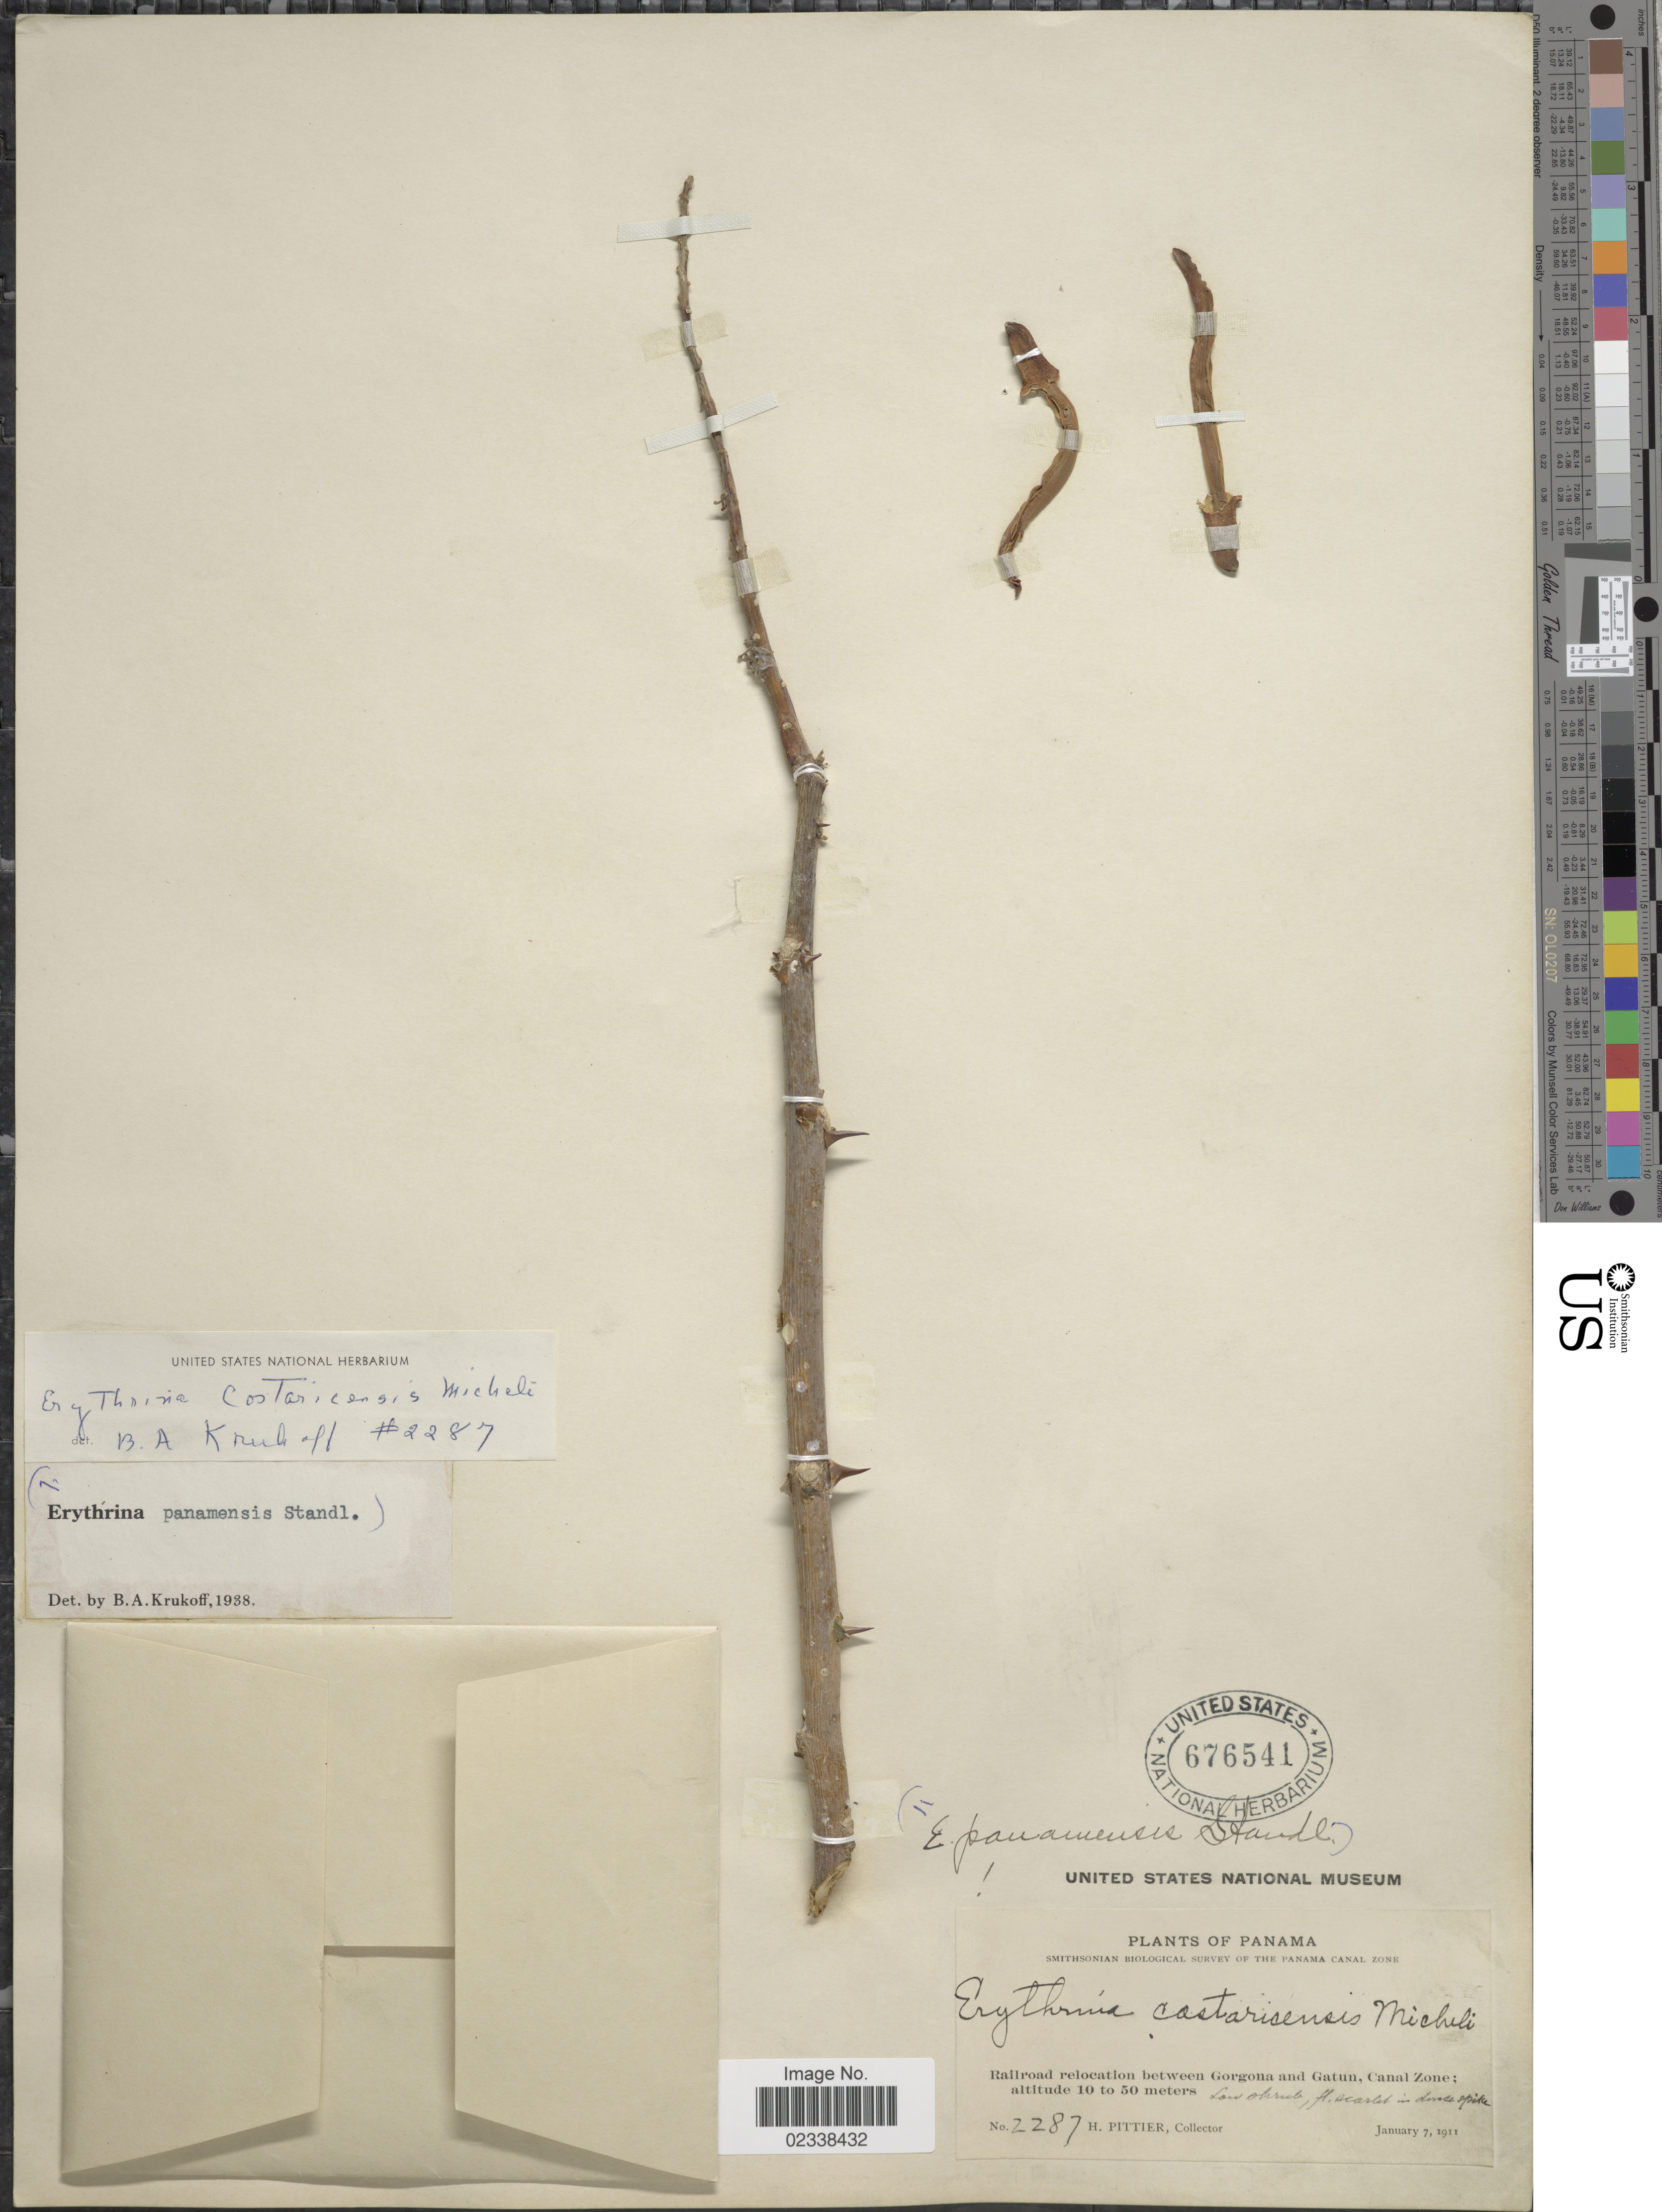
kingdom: Plantae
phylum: Tracheophyta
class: Magnoliopsida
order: Fabales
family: Fabaceae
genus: Erythrina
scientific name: Erythrina costaricensis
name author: Micheli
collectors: H. F. Pittier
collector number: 2287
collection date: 1911-01-07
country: Panama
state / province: Colón / Panamá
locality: Railroad relocation between Gorgona and Gatun, Canal Zone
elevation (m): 10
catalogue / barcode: US 676541